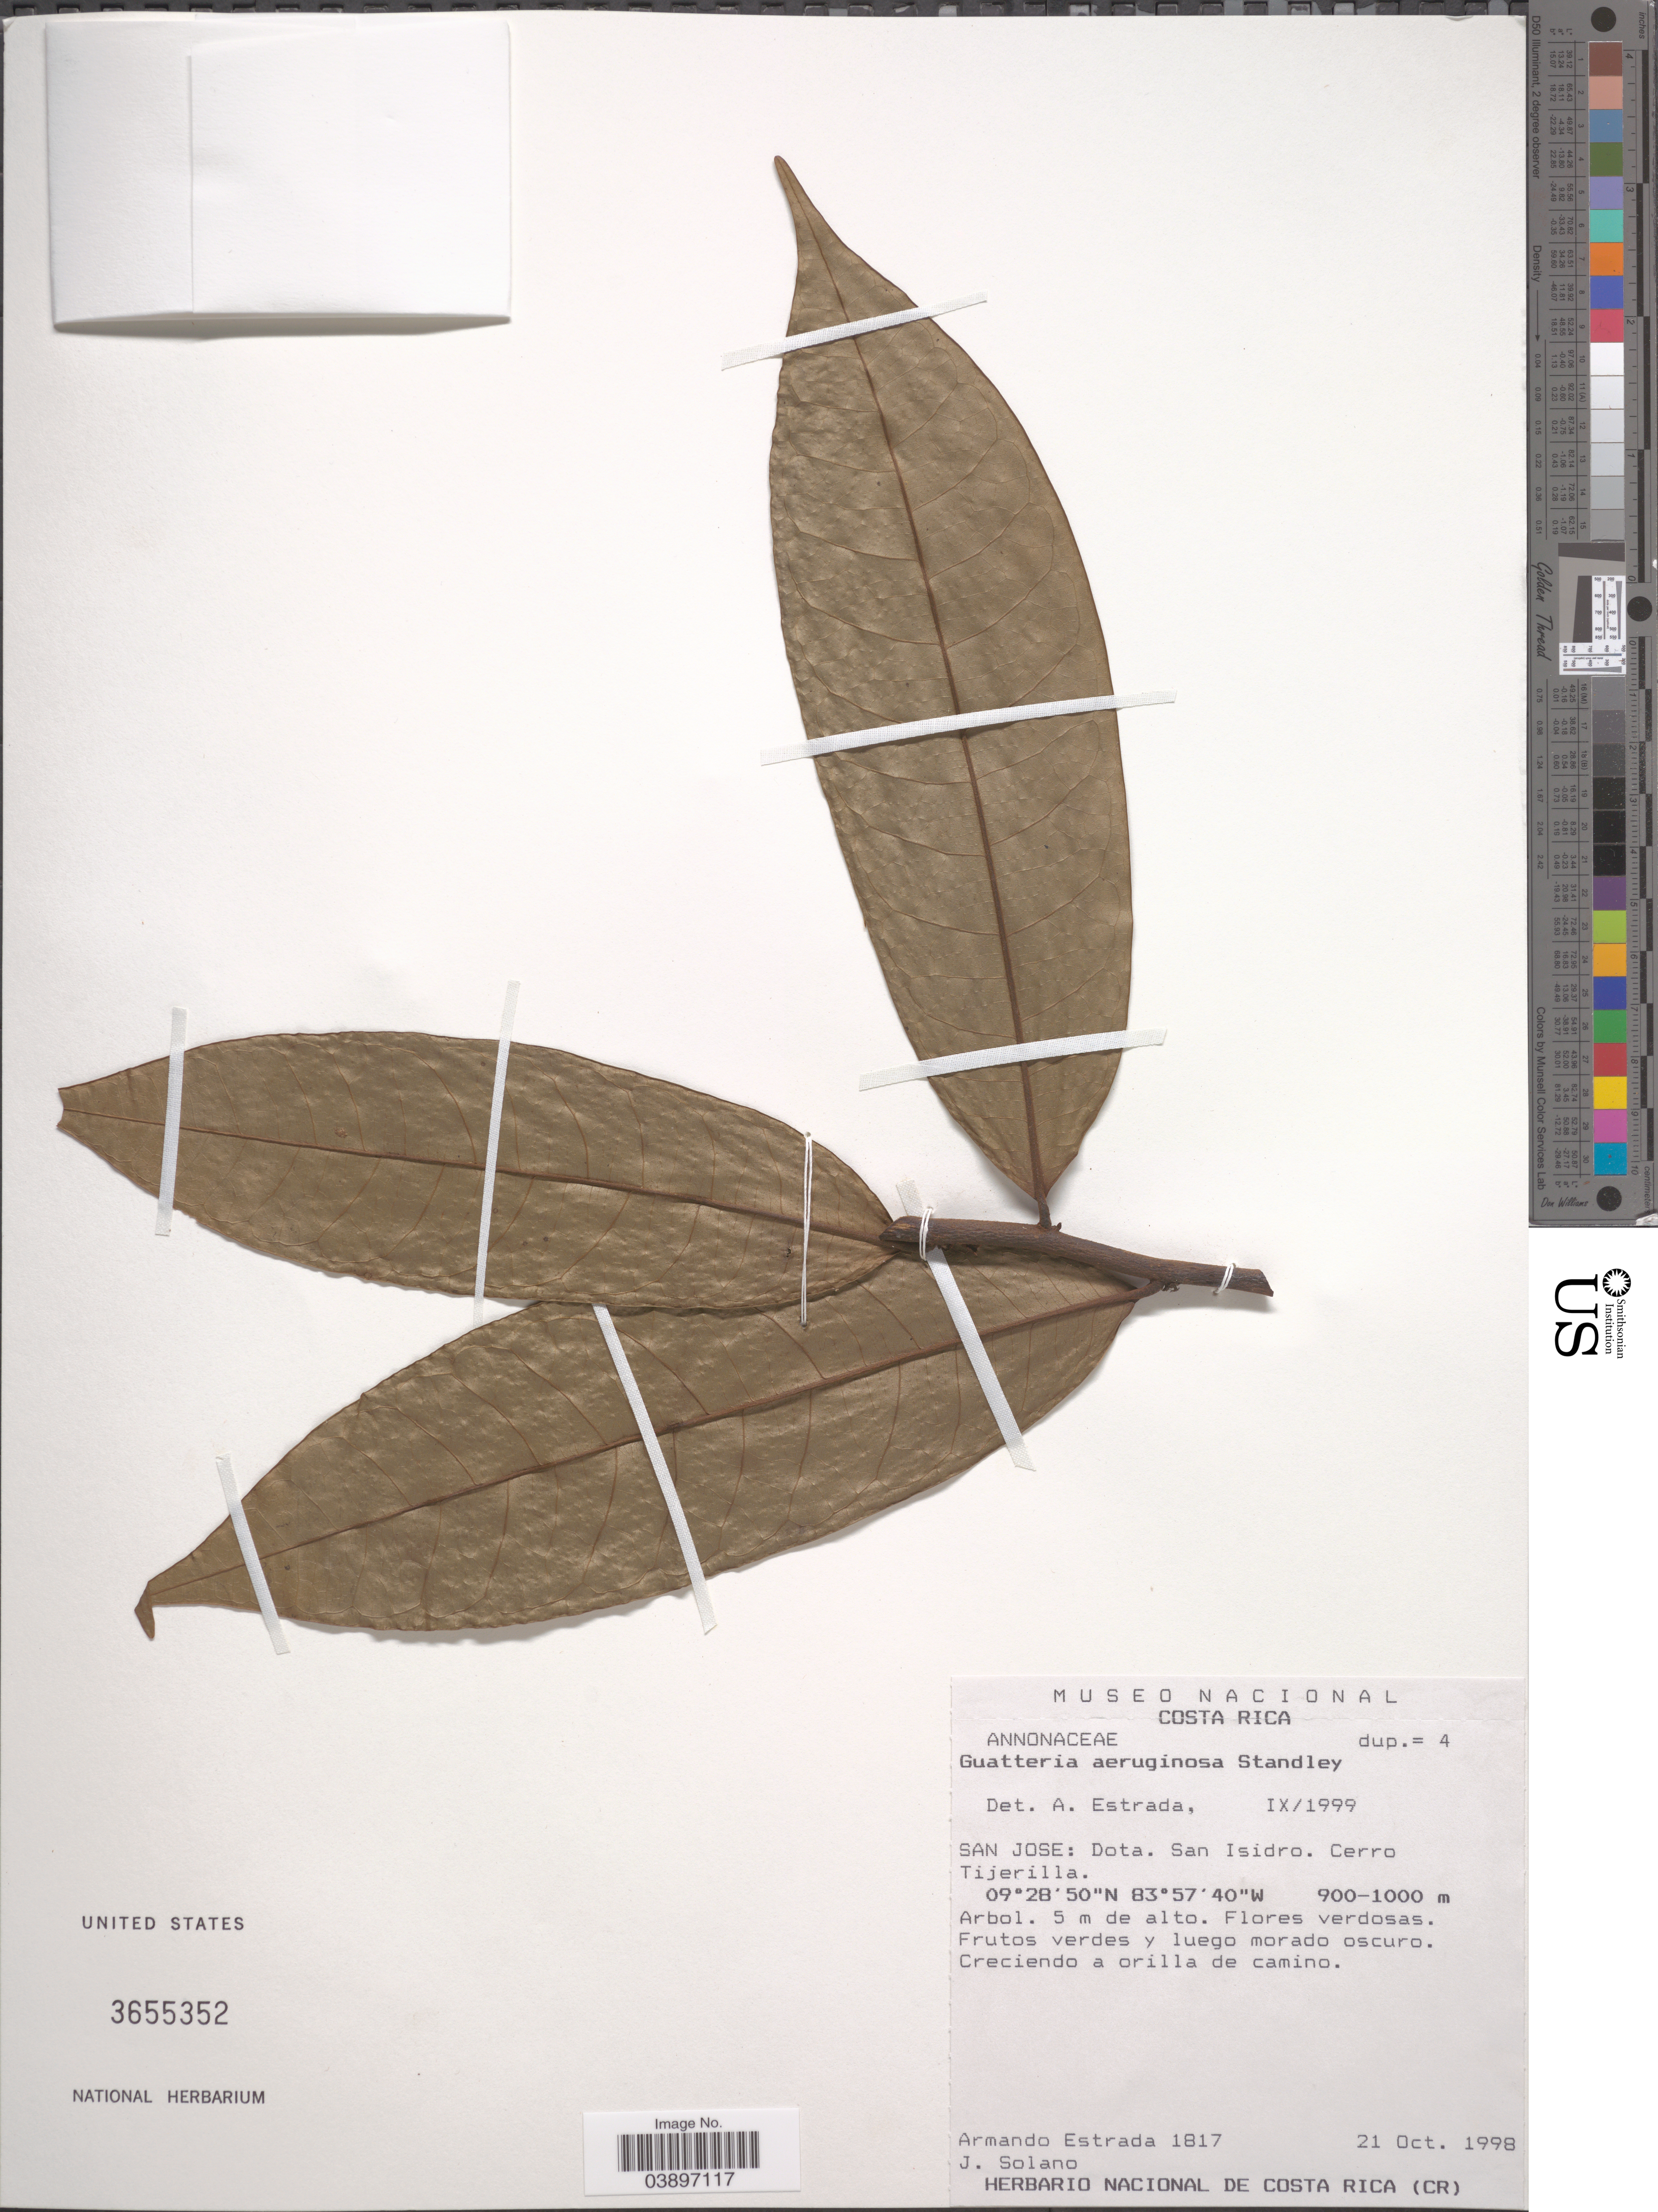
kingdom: Plantae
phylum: Tracheophyta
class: Magnoliopsida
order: Magnoliales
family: Annonaceae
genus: Guatteria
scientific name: Guatteria aeruginosa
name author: Standl.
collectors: A. Estrada & J. Solano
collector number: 1817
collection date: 1998-10-21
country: Costa Rica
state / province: San José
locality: Dota. San Isidro. Cerro Tijerilla.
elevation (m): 900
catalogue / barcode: US 3655352